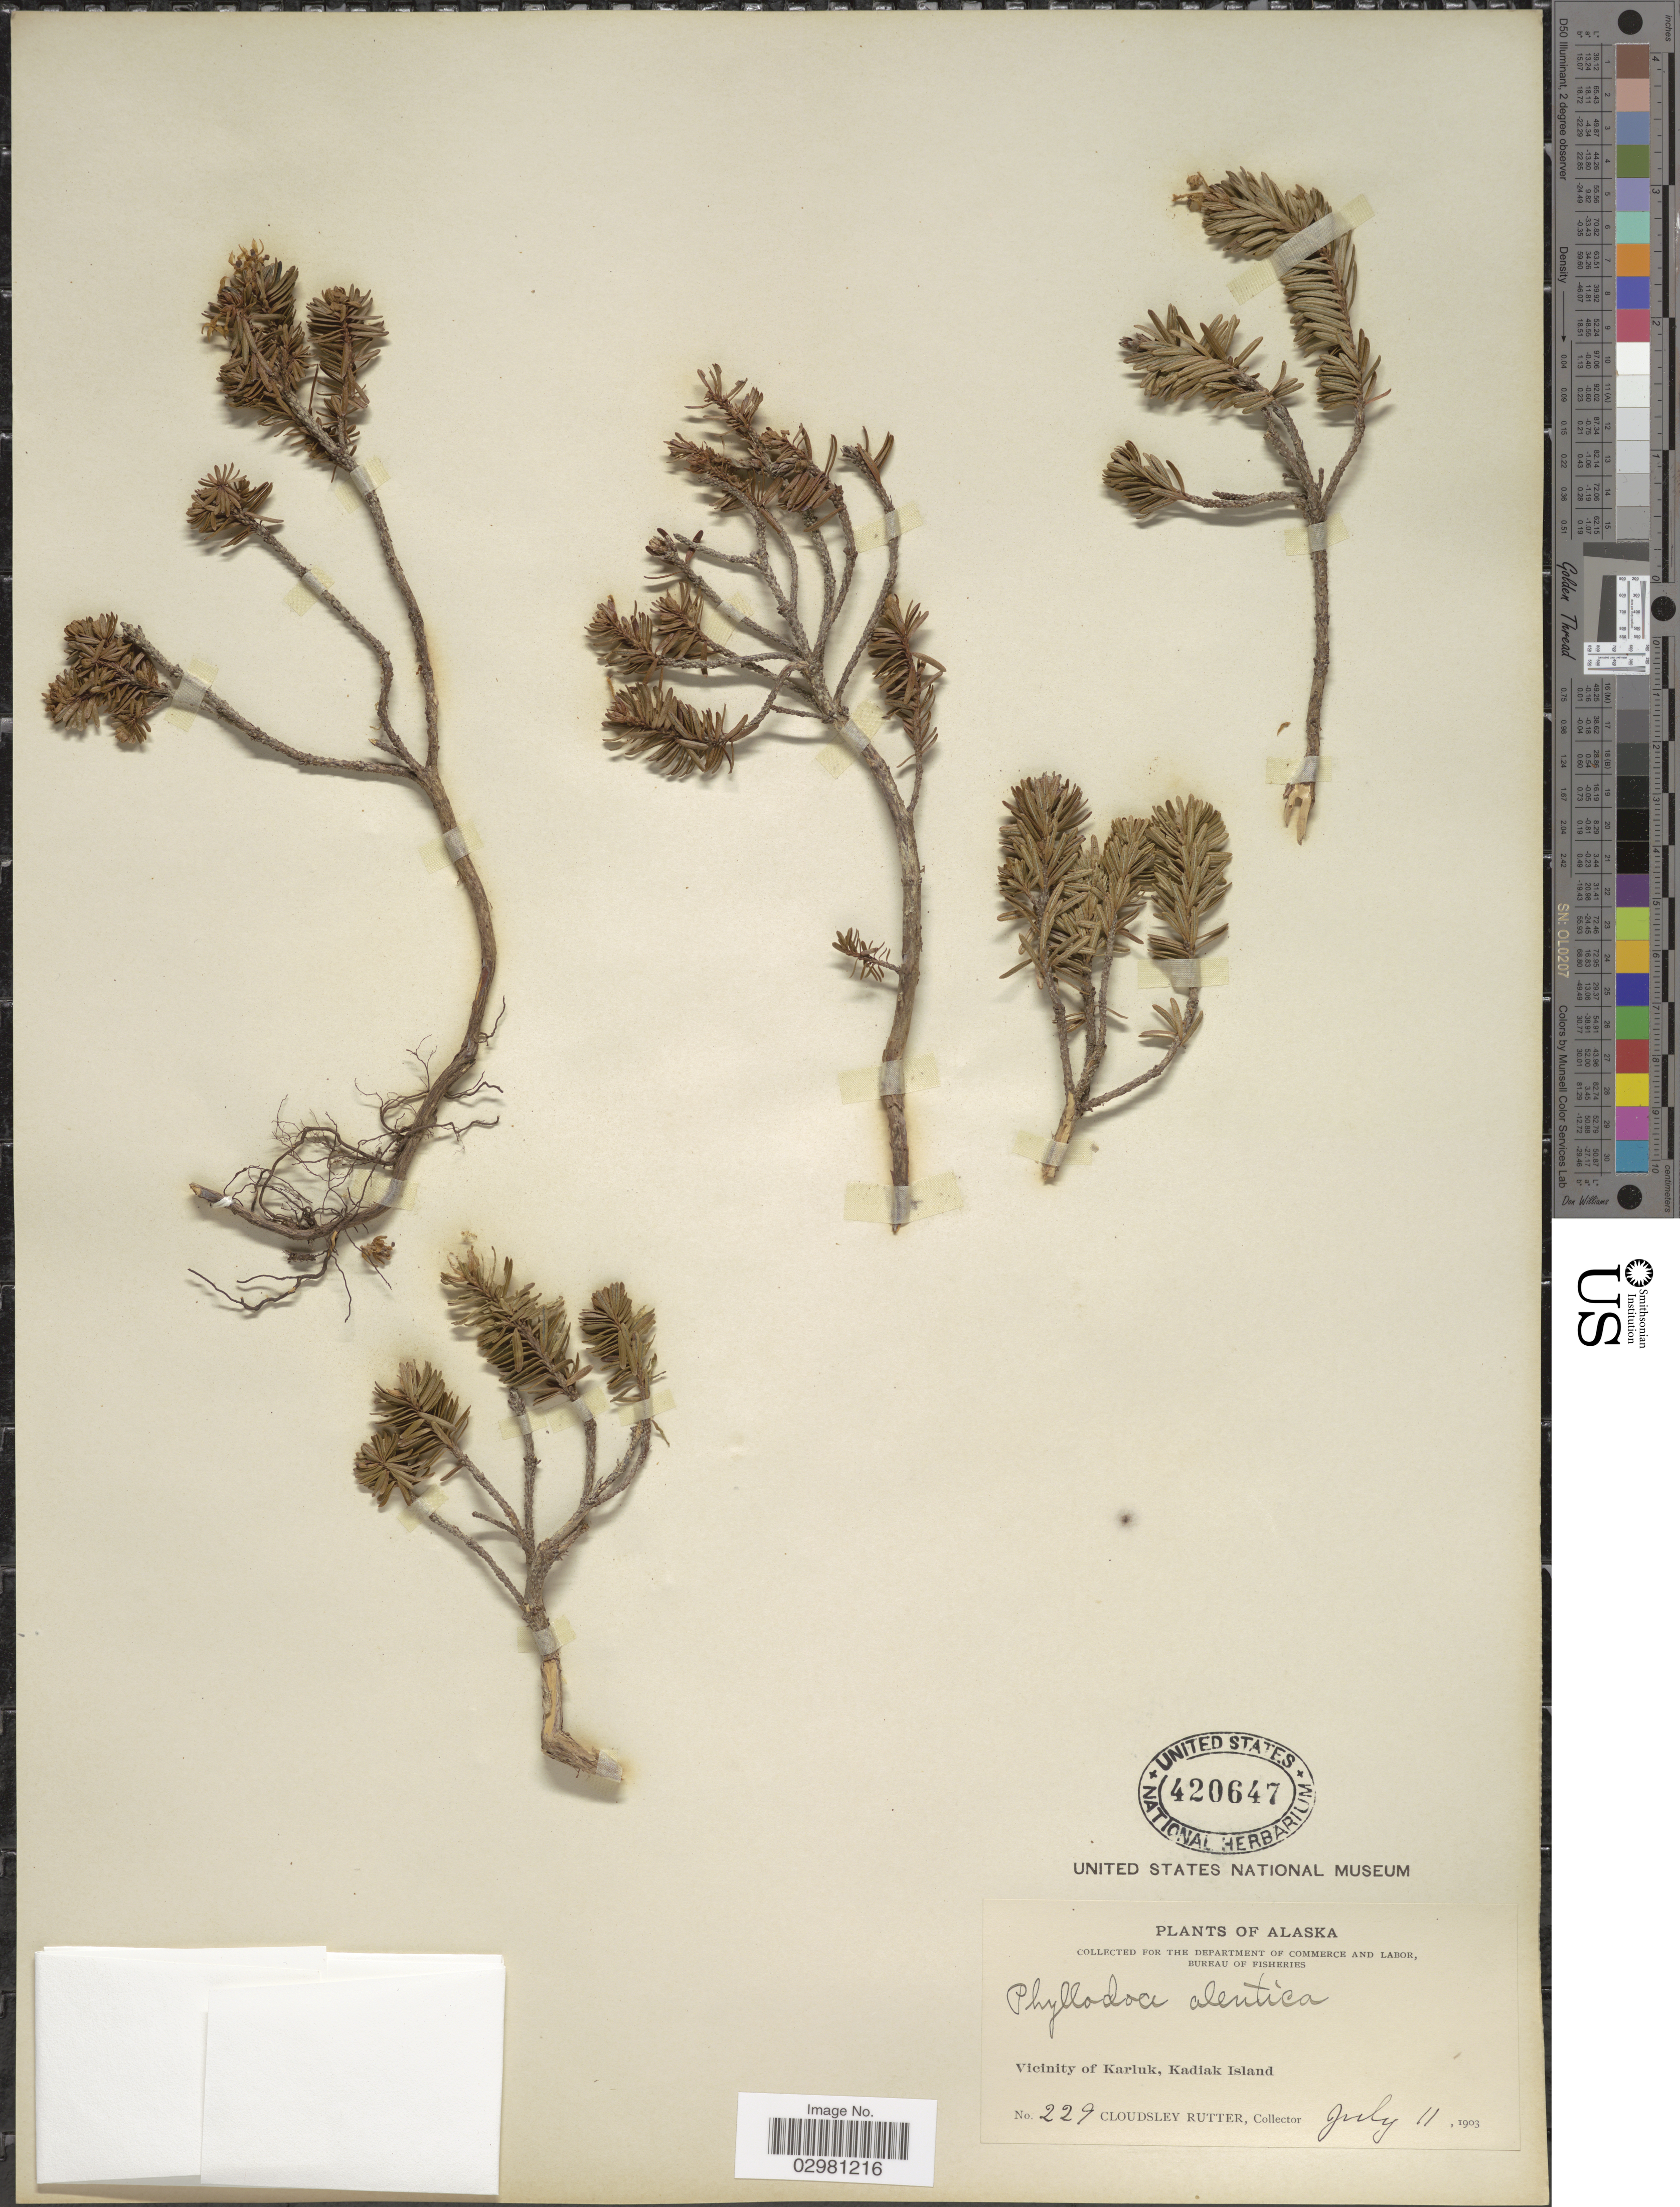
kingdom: Plantae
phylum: Tracheophyta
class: Magnoliopsida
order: Ericales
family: Ericaceae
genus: Phyllodoce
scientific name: Phyllodoce aleutica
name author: (Spreng.) A. Heller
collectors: C. Rutter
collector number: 229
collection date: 1903-07-11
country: United States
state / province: Alaska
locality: Department of Commerce and Labor, Bureau of Fisheries. Vicinity of Karluk, Kadiak Island.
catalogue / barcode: US 420647